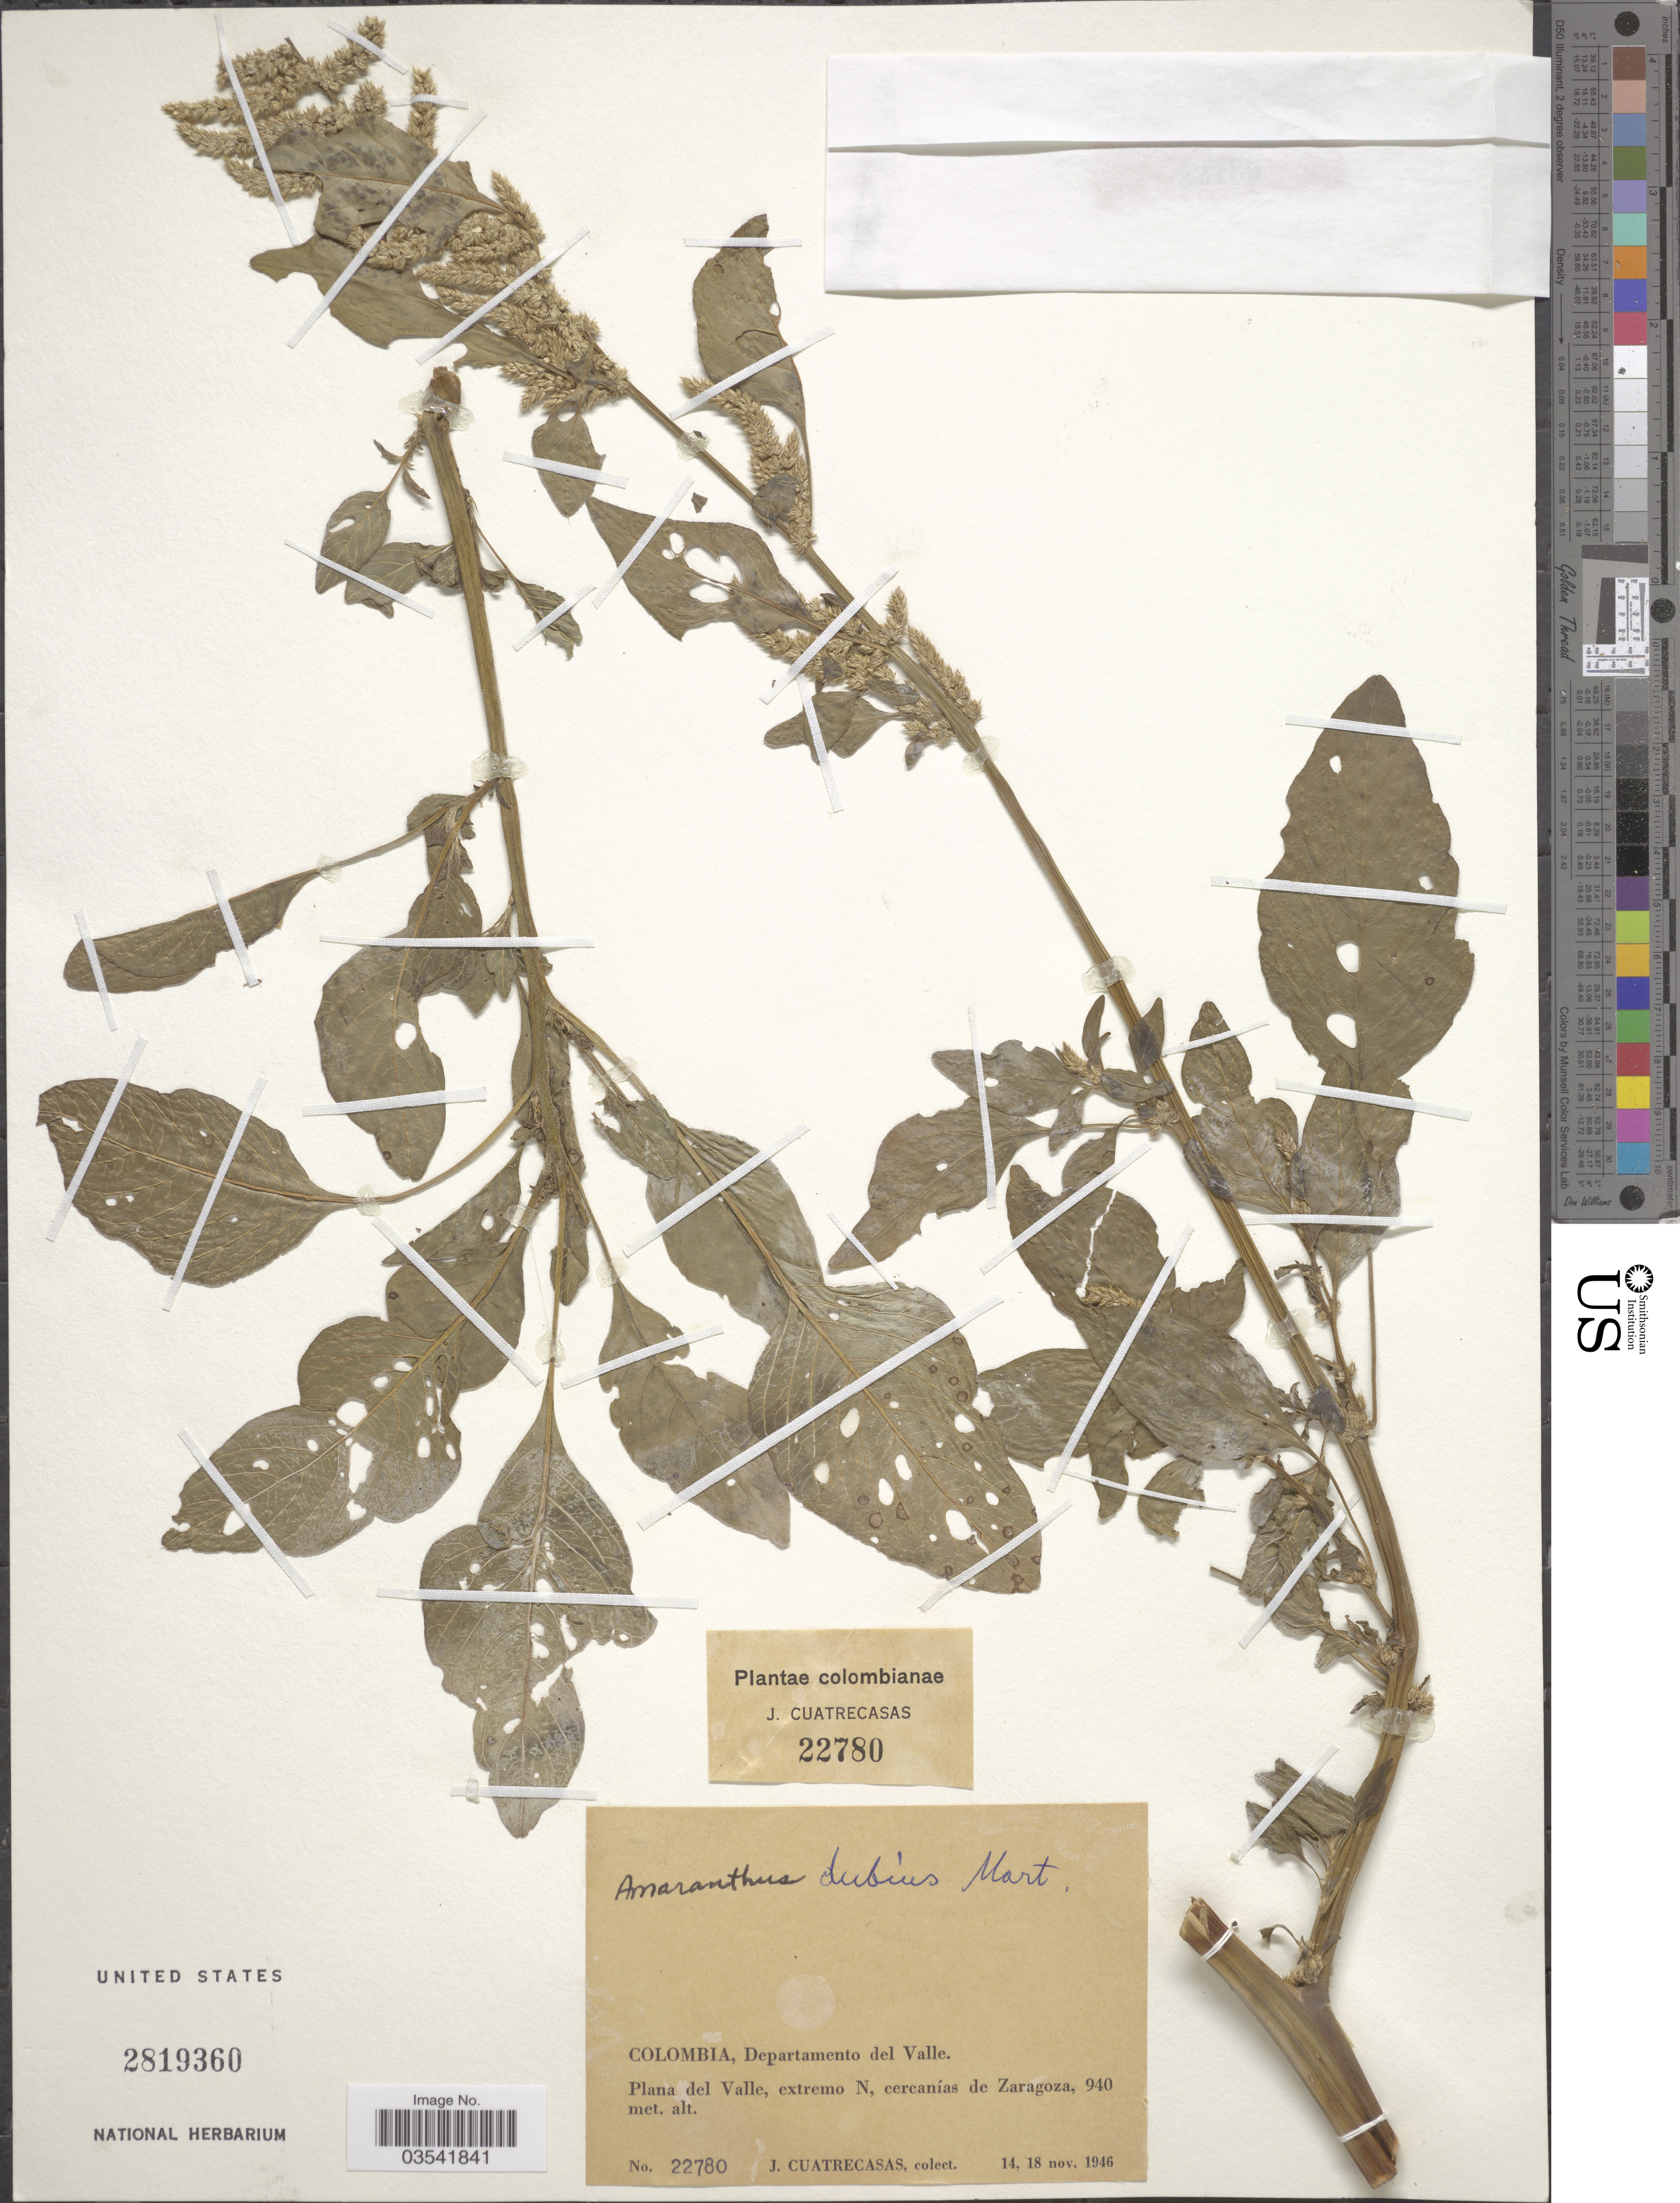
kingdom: Plantae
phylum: Tracheophyta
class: Magnoliopsida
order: Caryophyllales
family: Amaranthaceae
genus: Amaranthus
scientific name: Amaranthus dubius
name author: Mart. ex Thell.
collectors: J. Cuatrecasas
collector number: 22780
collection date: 1946-11-14/1946-11-18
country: Colombia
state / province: Valle del Cauca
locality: Departamento del Valle. Plana del Valle, extremo N, cercanías de Zaragoza.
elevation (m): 940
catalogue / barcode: US 2819360